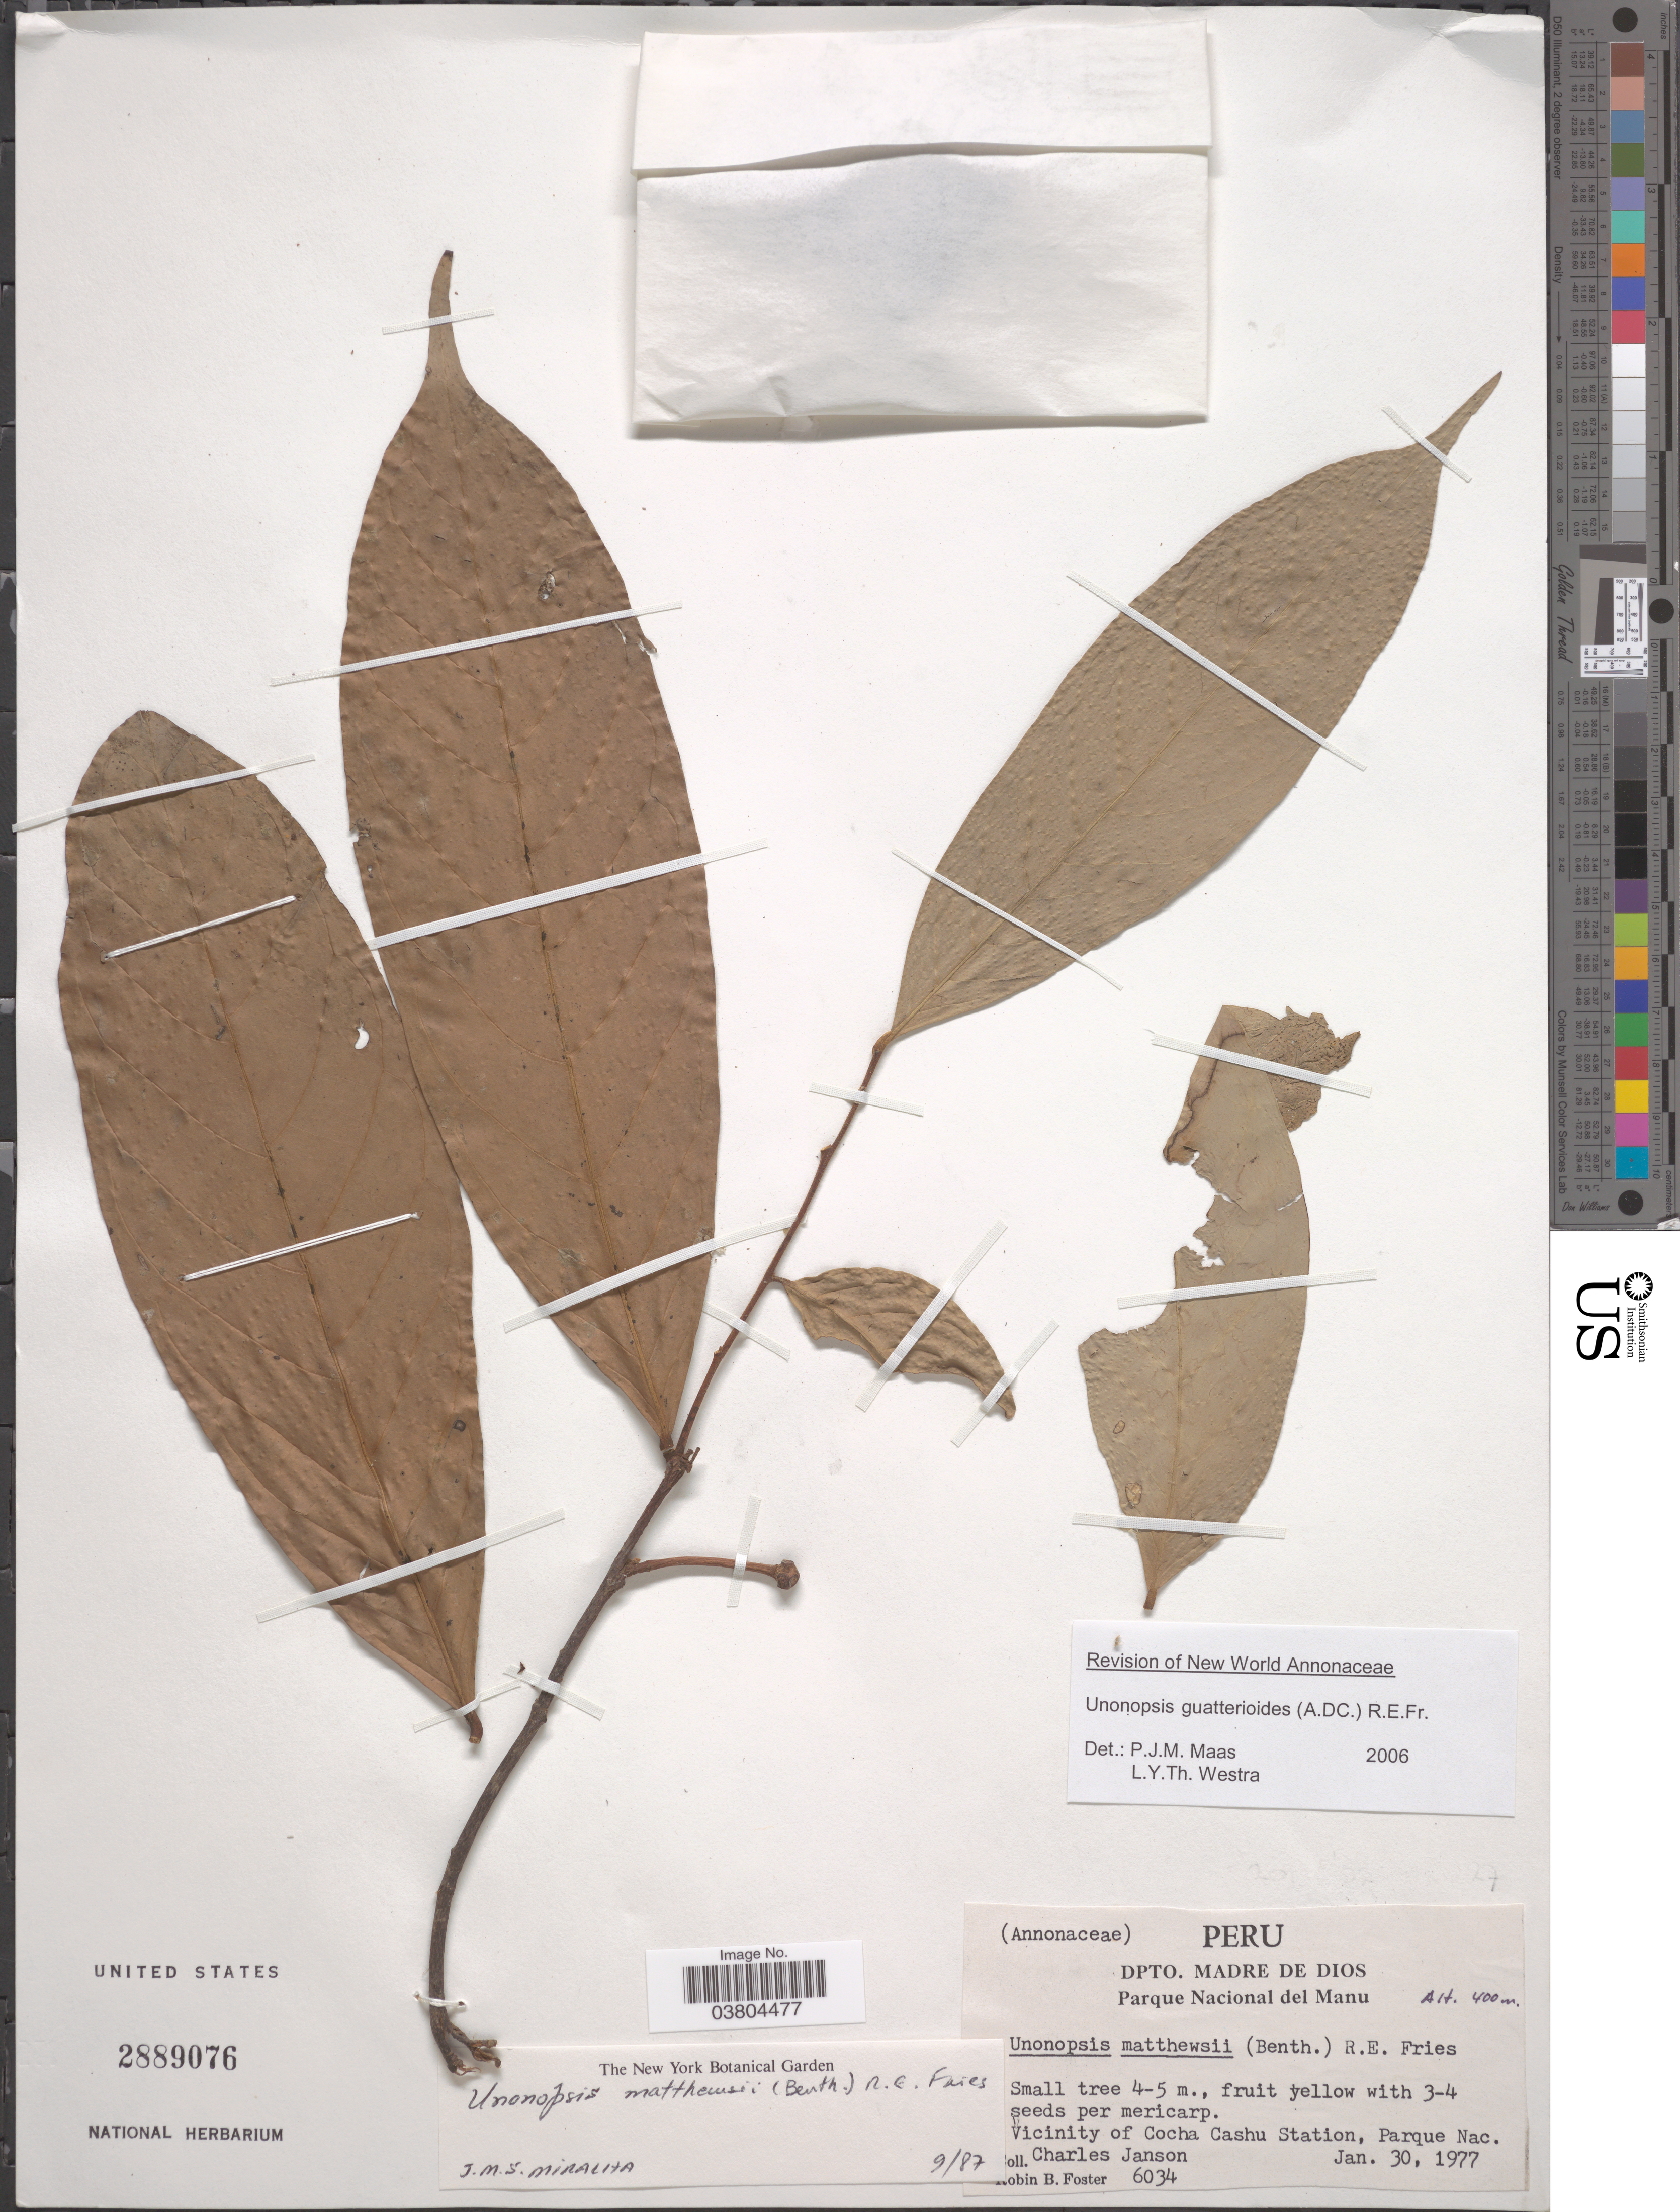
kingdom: Plantae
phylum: Tracheophyta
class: Magnoliopsida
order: Magnoliales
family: Annonaceae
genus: Unonopsis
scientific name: Unonopsis guatterioides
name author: (A. DC.) R.E. Fr.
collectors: R. B. Foster & C. Janson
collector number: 6034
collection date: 1977-01-30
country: Peru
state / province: Madre de Dios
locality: Dpto. Madre de Dios. Parque Nacional del Manu. Vicinity of Cocha Cashu Station, Parque Nac.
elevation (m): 400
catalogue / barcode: US 2889076